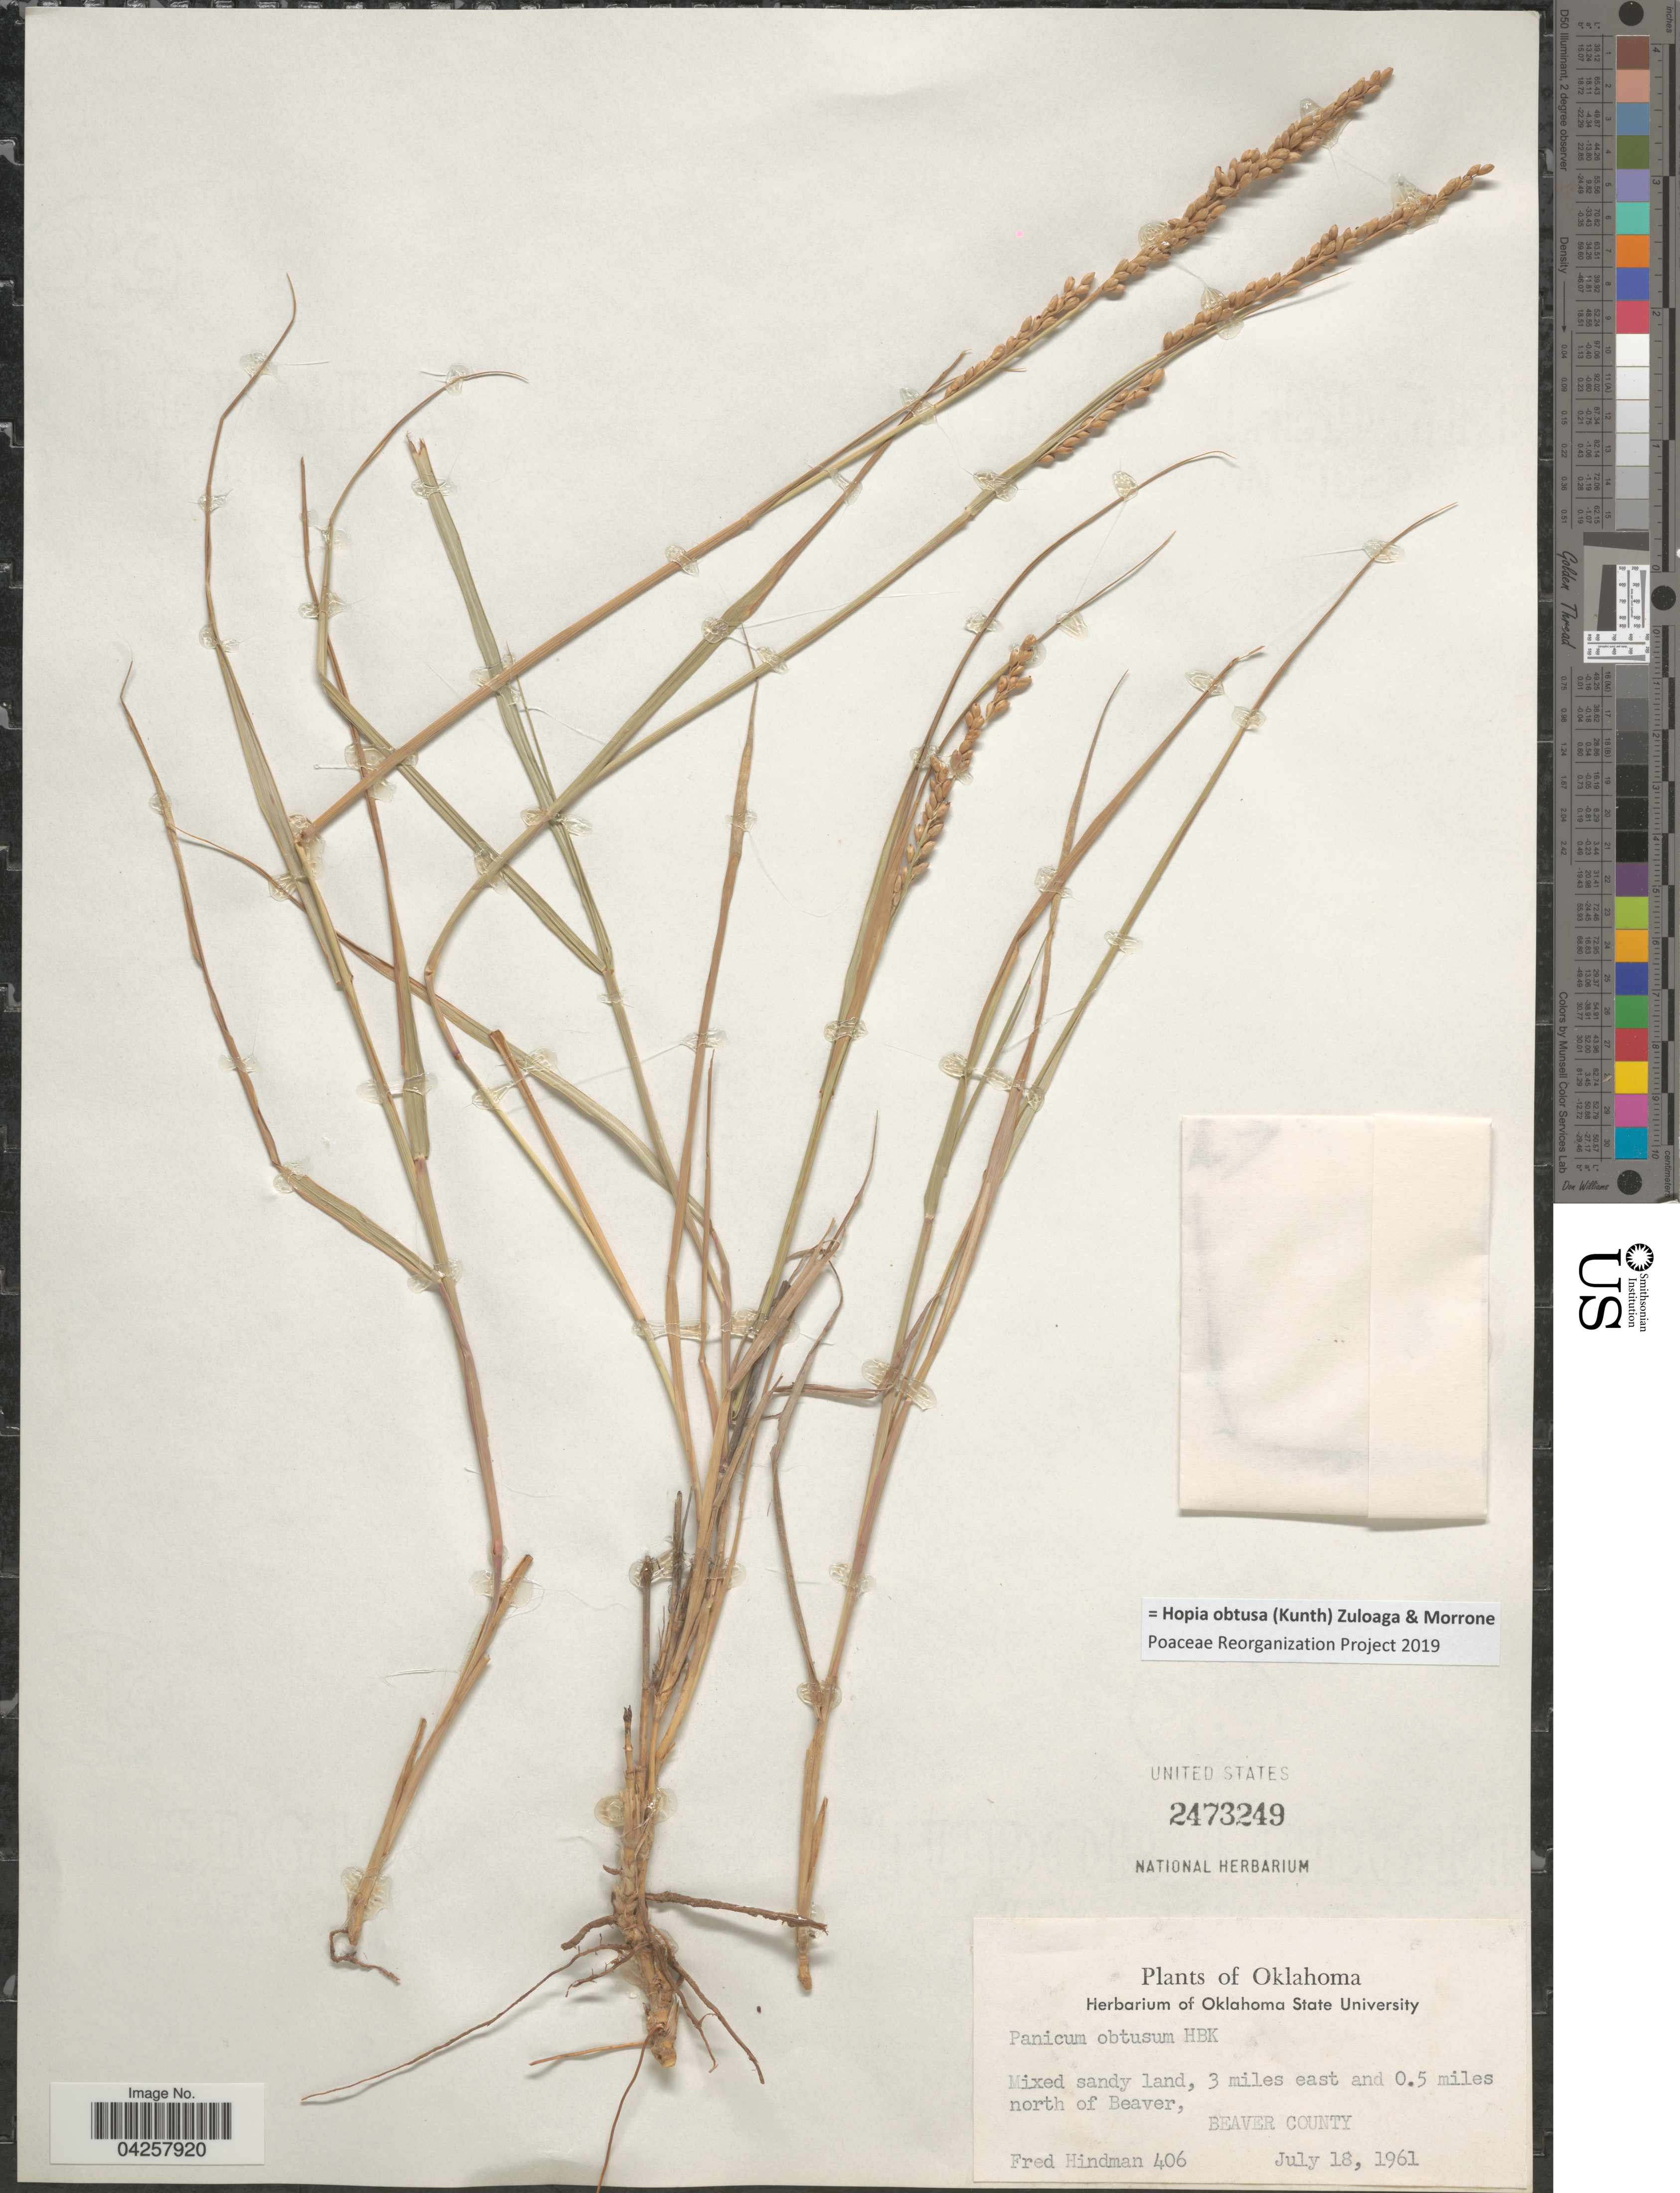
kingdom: Plantae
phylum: Tracheophyta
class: Liliopsida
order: Poales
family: Poaceae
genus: Hopia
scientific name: Hopia obtusa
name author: (Kunth) Zuloaga & Morrone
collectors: F. Hindman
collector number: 406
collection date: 1961-07-18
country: United States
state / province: Oklahoma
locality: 3 miles east and 0.5 miles north of Beaver, Beaver County.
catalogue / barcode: US 2473249